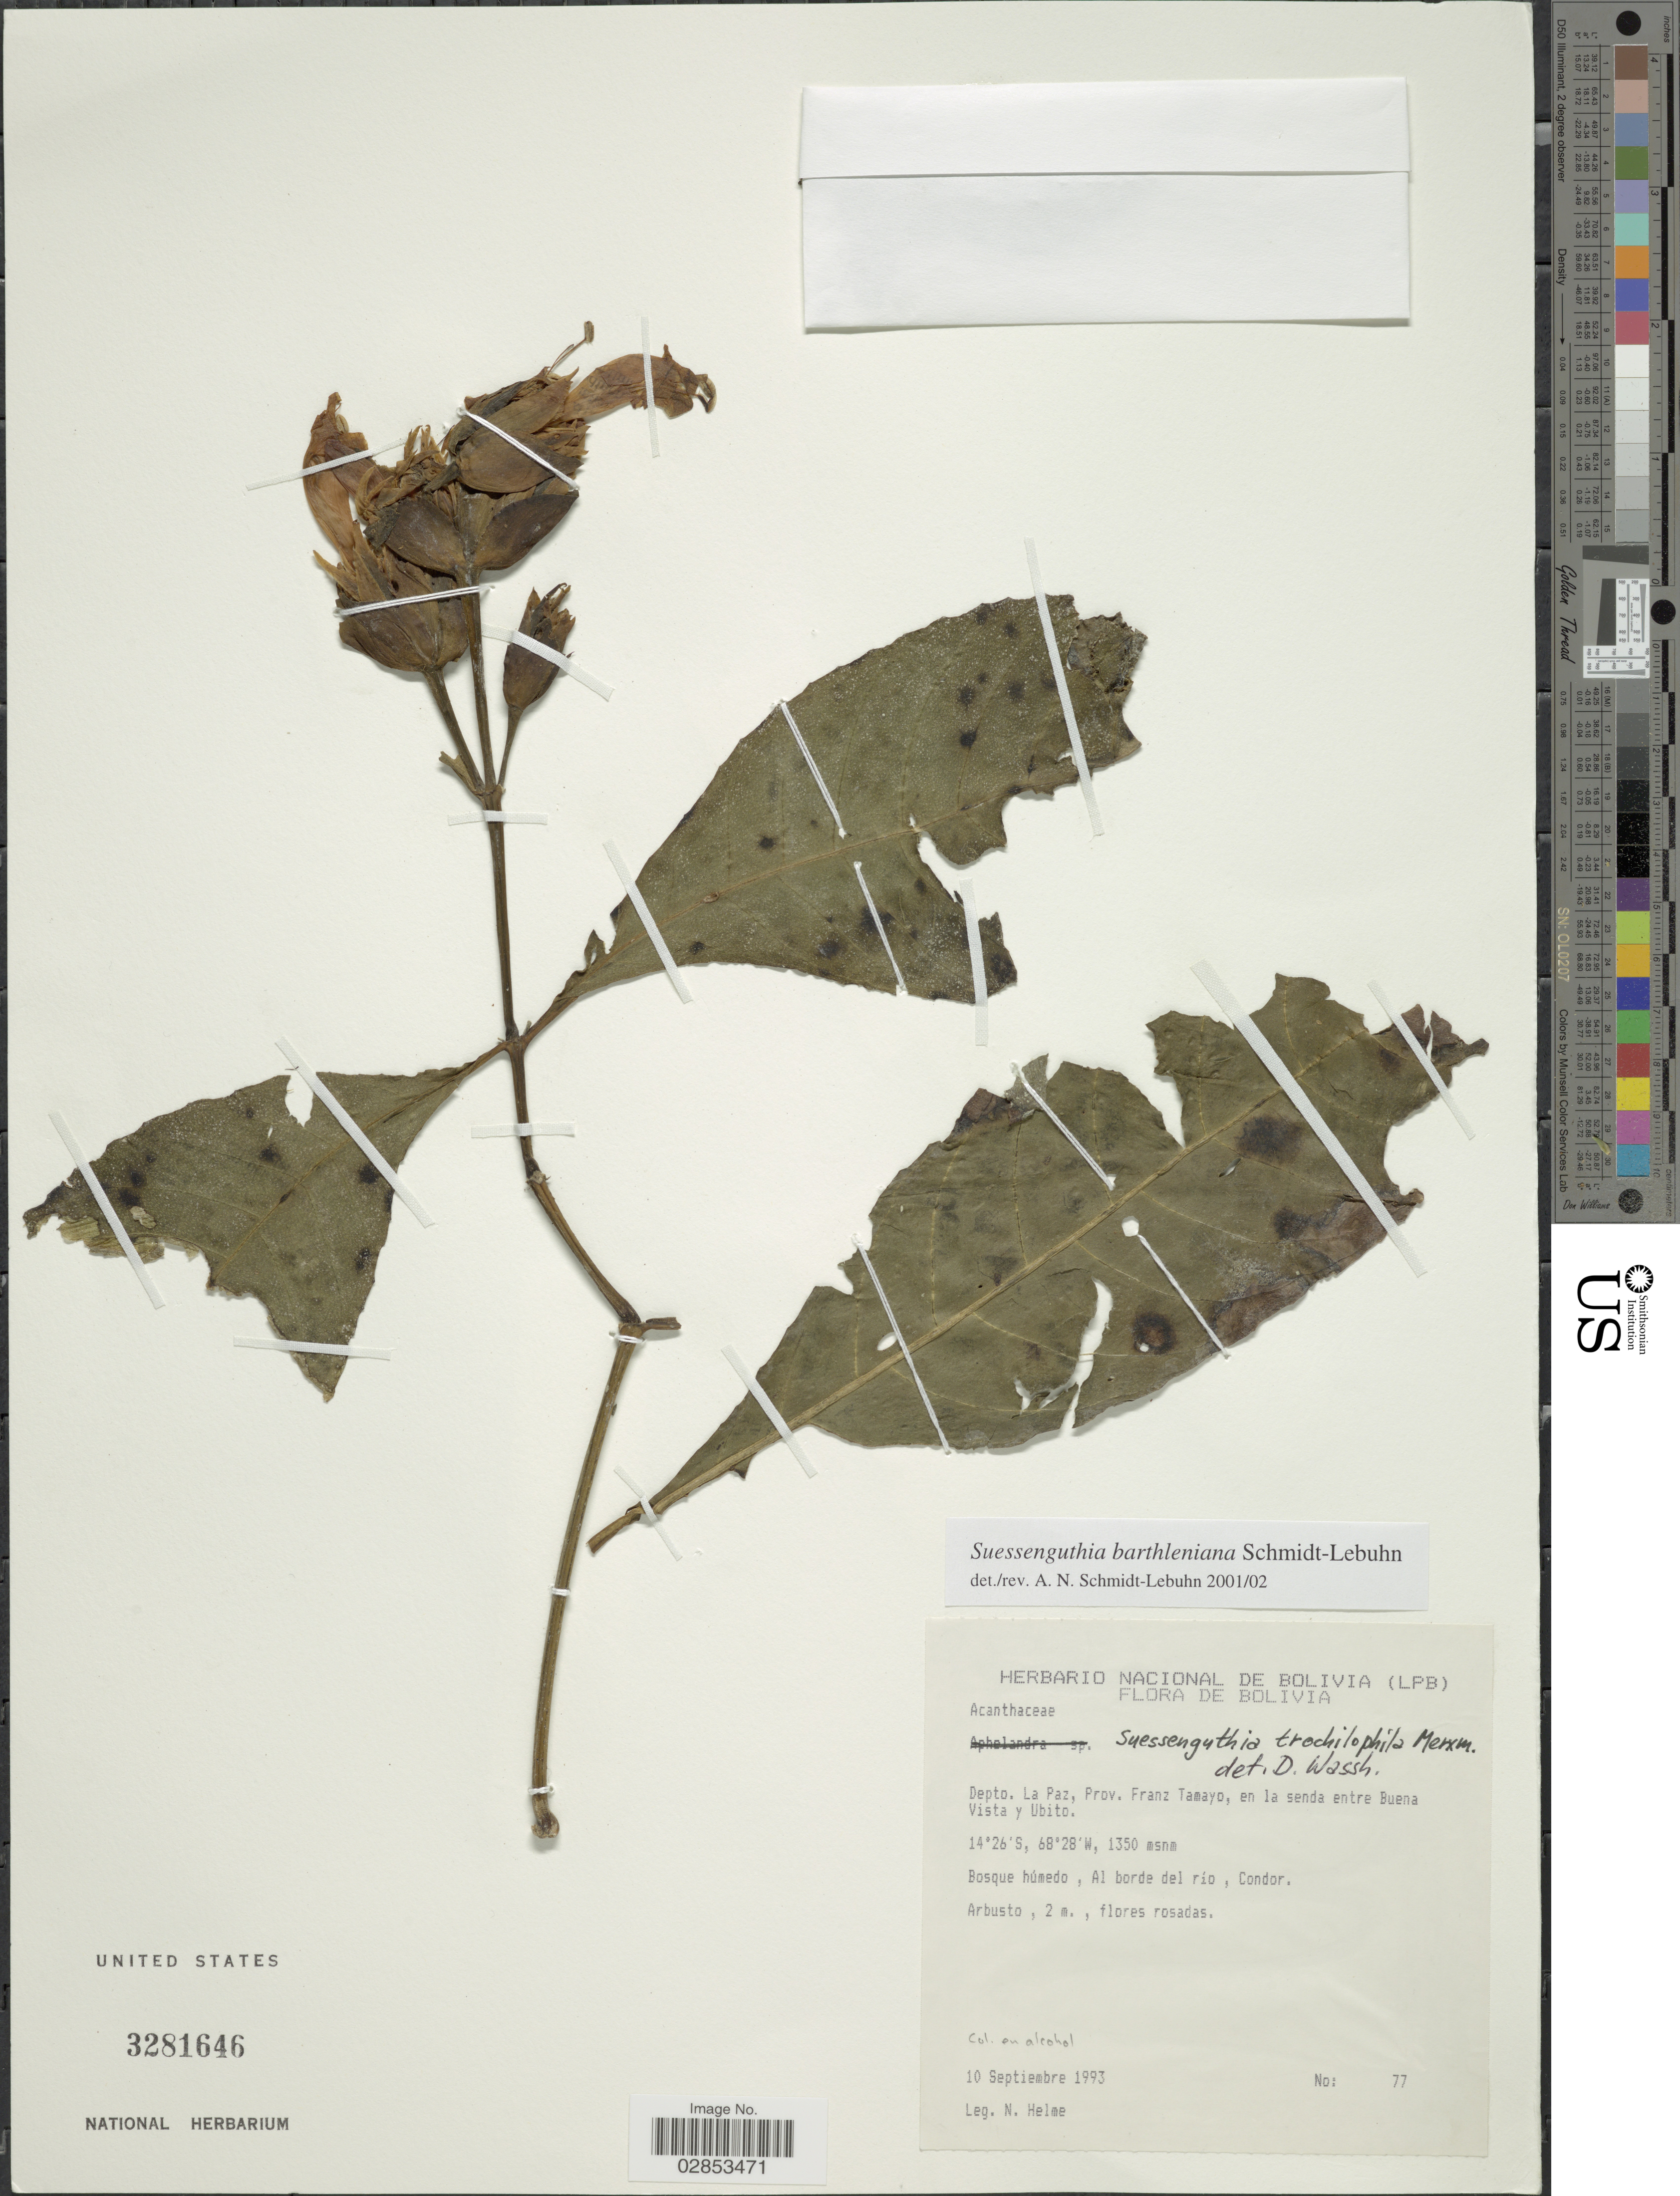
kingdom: Plantae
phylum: Tracheophyta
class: Magnoliopsida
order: Lamiales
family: Acanthaceae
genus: Suessenguthia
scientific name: Suessenguthia barthleniana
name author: Schmidt-Leb.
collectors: N. Helme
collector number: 77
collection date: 1993-09-10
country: Bolivia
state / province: La Paz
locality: Depto. La Paz, Prov. Franz Tamayo, en la senda entre Buena Vista y Ubito. Bosque húmedo, Al borde del río, Condor.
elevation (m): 1350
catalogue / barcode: US 3281646